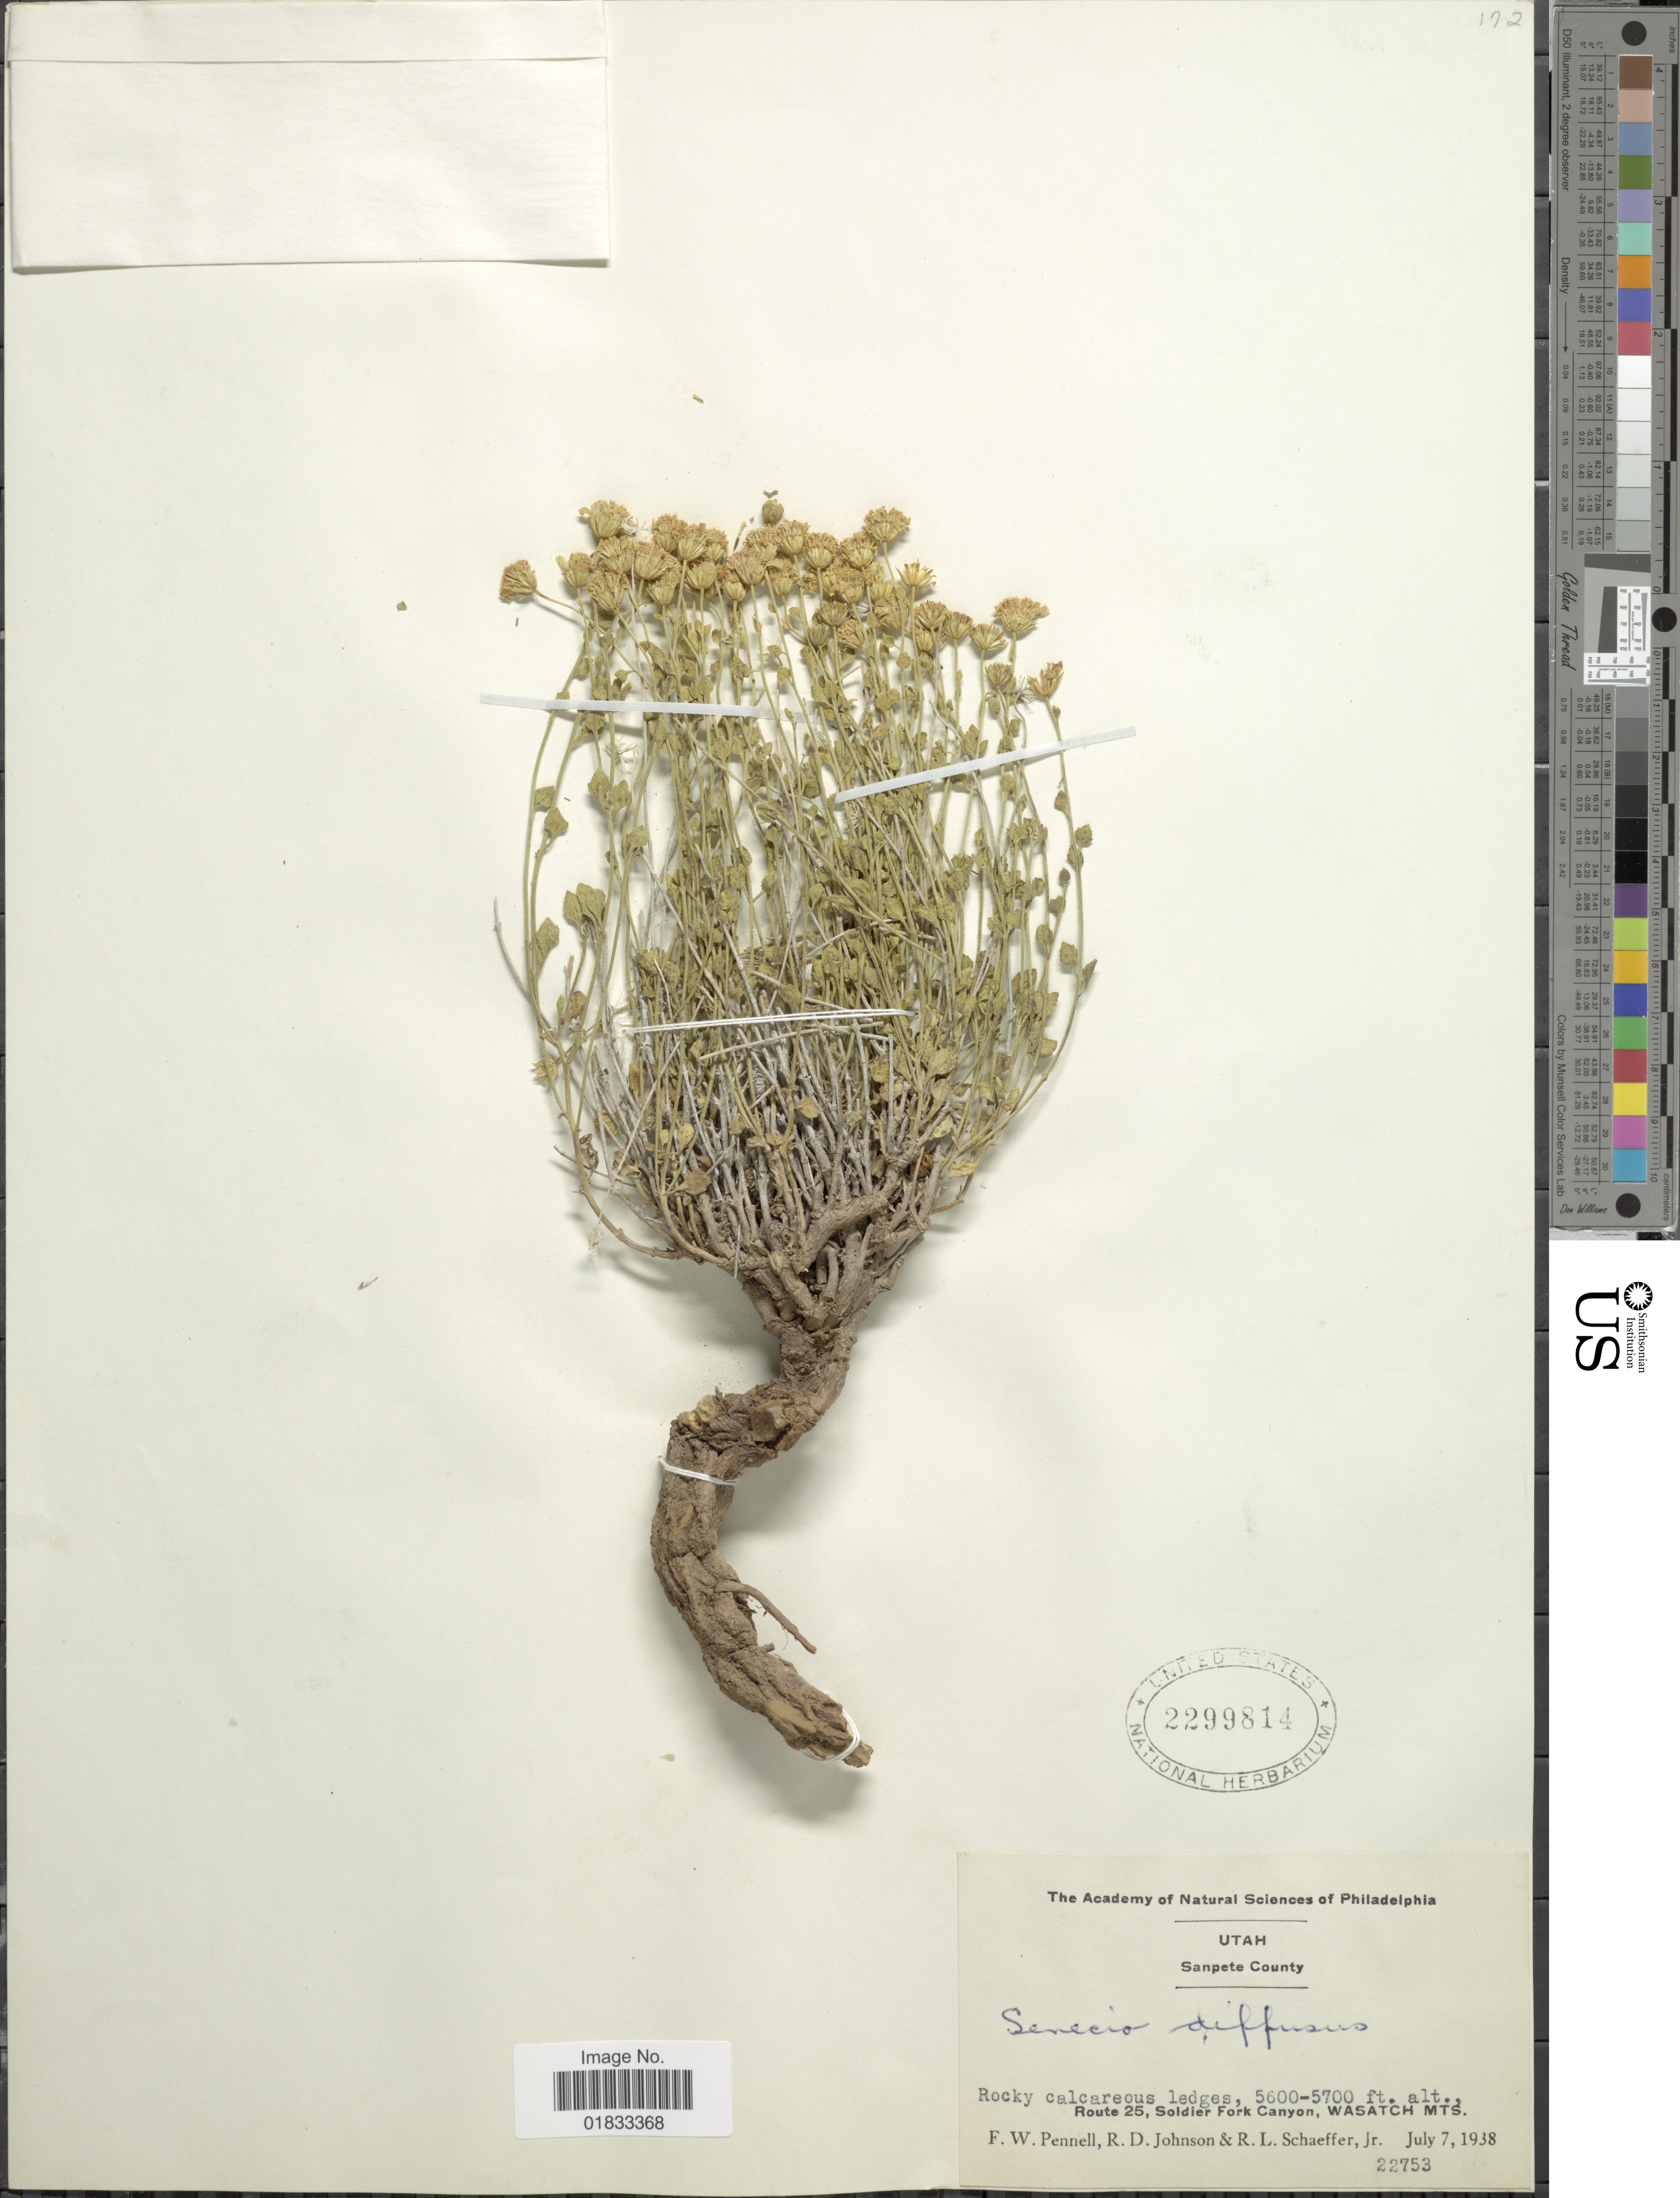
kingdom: Plantae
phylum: Tracheophyta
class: Magnoliopsida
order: Asterales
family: Asteraceae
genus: Senecio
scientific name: Senecio diffusus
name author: L. f.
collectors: F. W. Pennell, R. D. Johnson & R. L. Schaeffer Jr.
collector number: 22753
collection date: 1938-07-07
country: United States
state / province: Utah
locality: Sanpete County, Route 25, Soldier Fork Canyon, Wasatch Mts.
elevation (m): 1707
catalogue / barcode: US 2299814